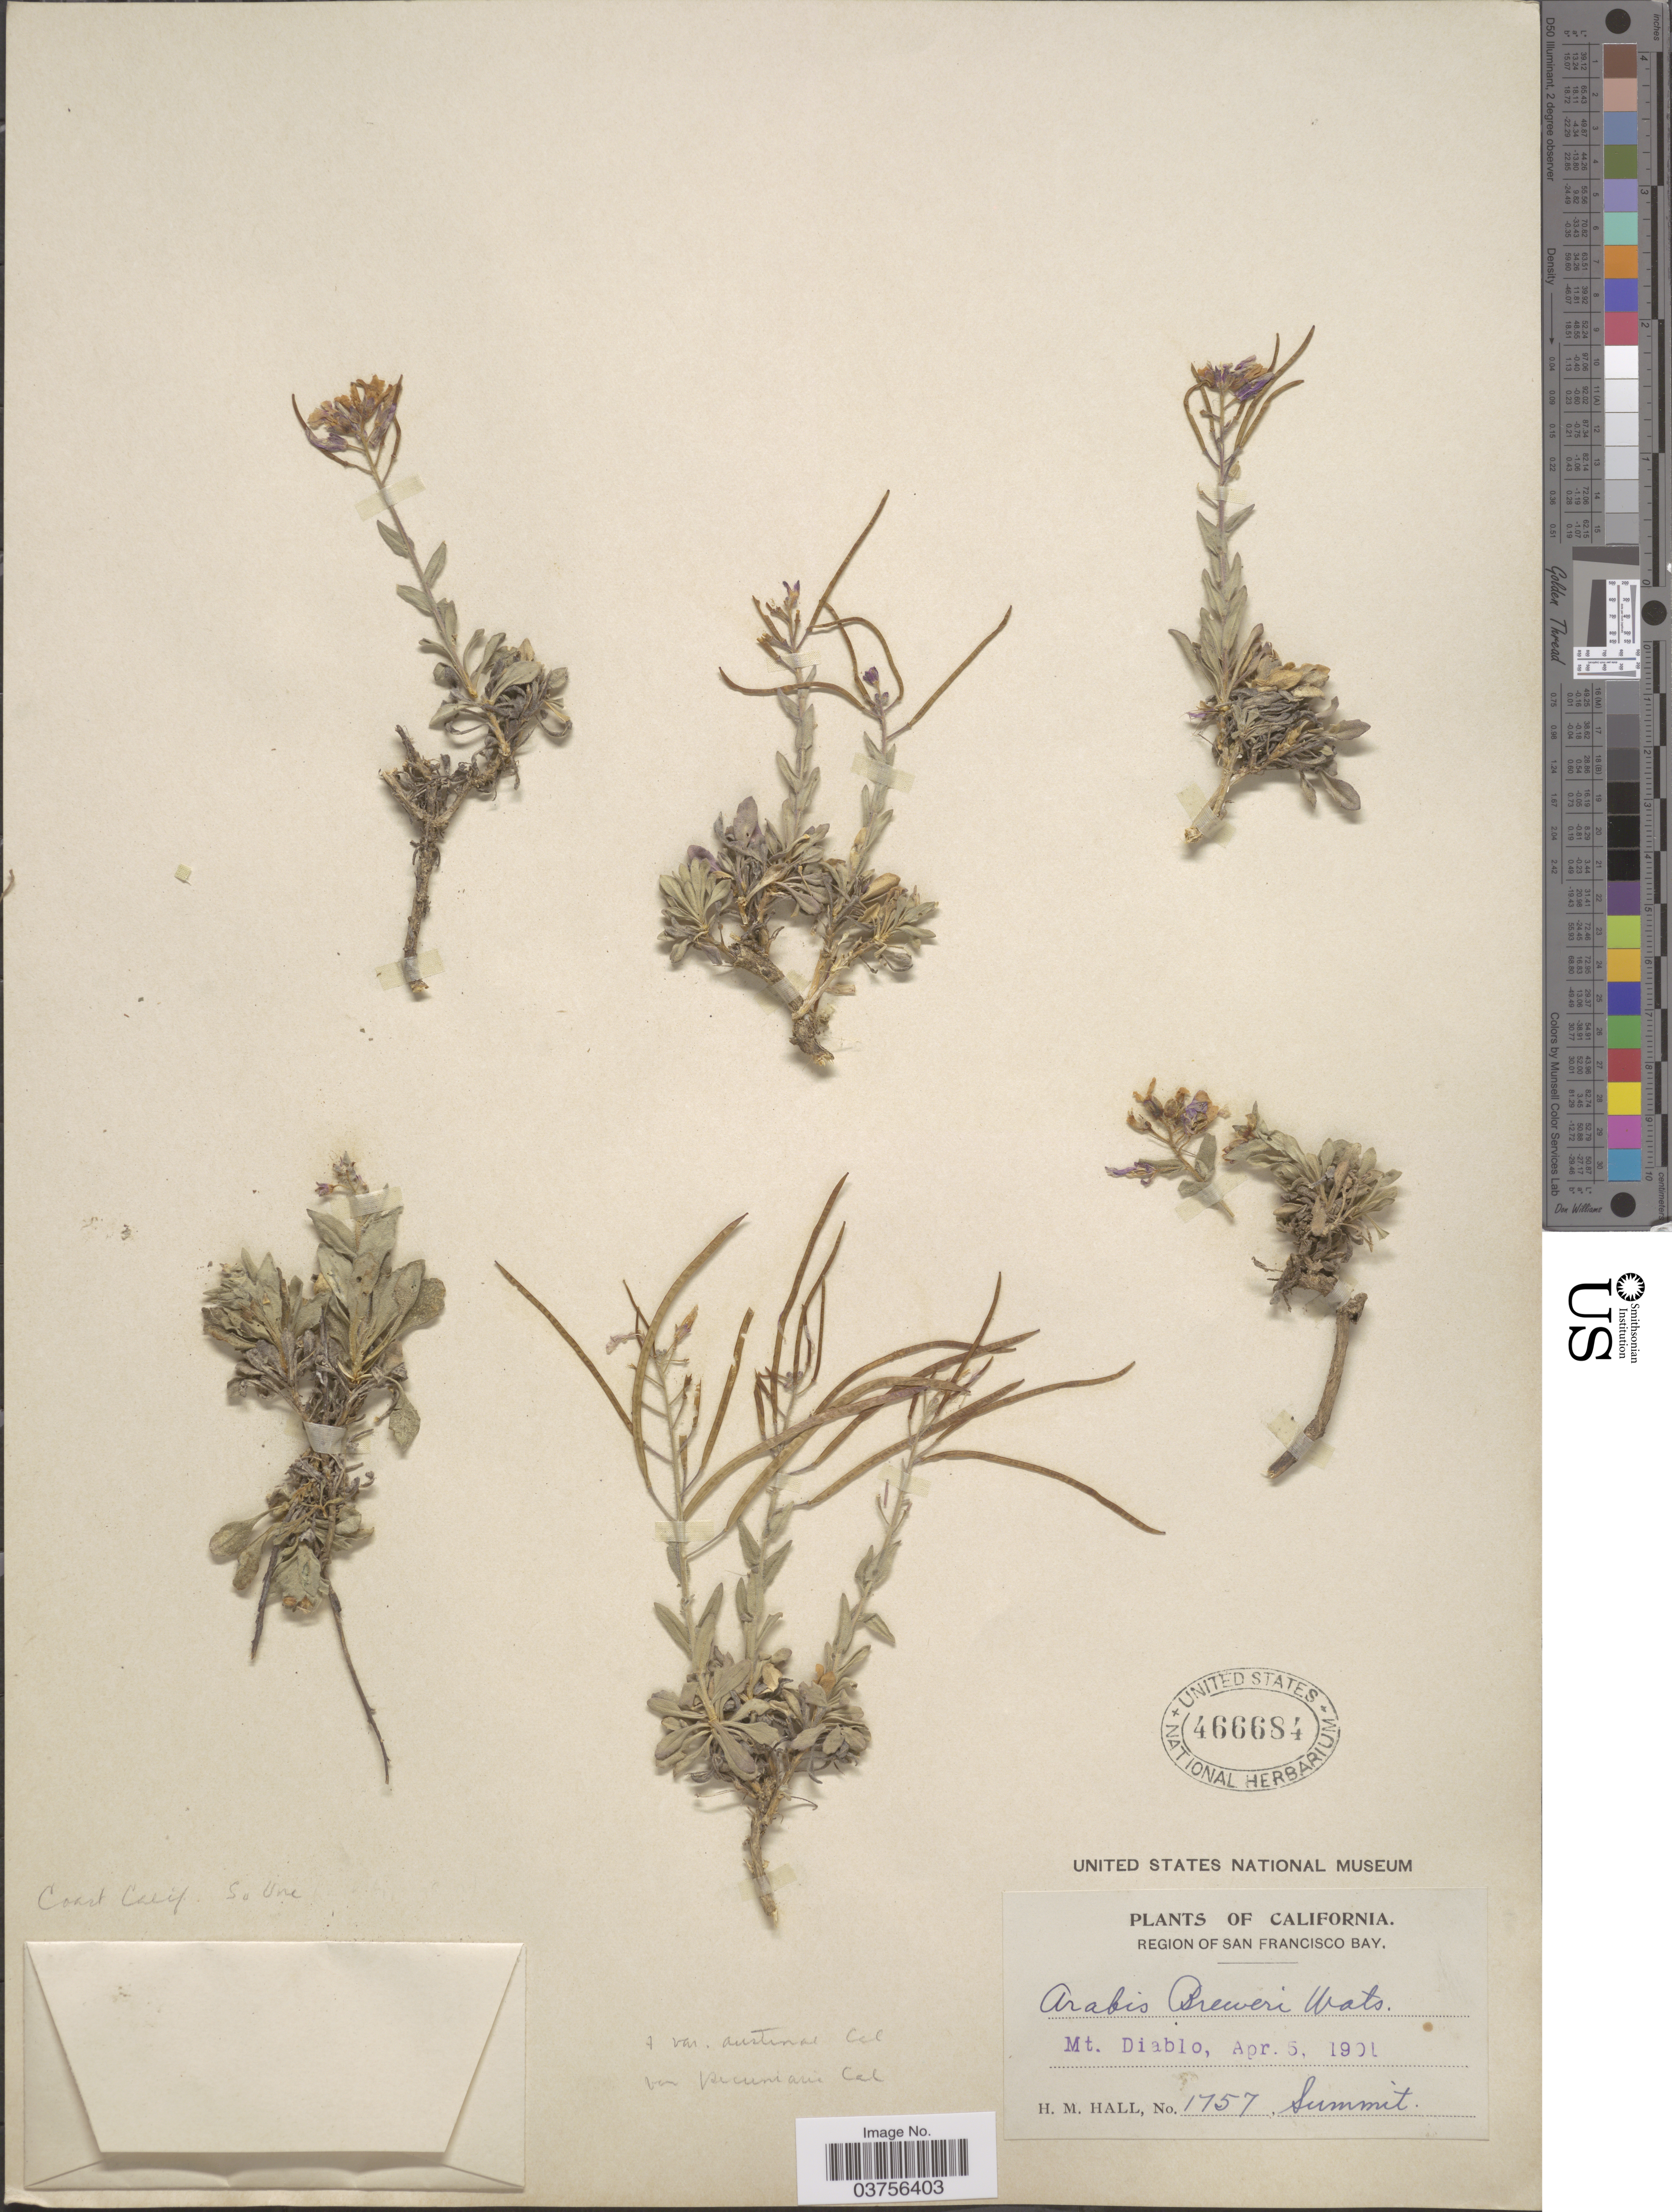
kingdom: Plantae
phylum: Tracheophyta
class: Magnoliopsida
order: Brassicales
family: Brassicaceae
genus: Arabis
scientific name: Arabis breweri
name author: S. Watson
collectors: H. M. Hall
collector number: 1757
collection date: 1901-04-05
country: United States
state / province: California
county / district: San Francisco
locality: Region of San Francisco Bay. Mt. Diablo. Summit.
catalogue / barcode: US 466684